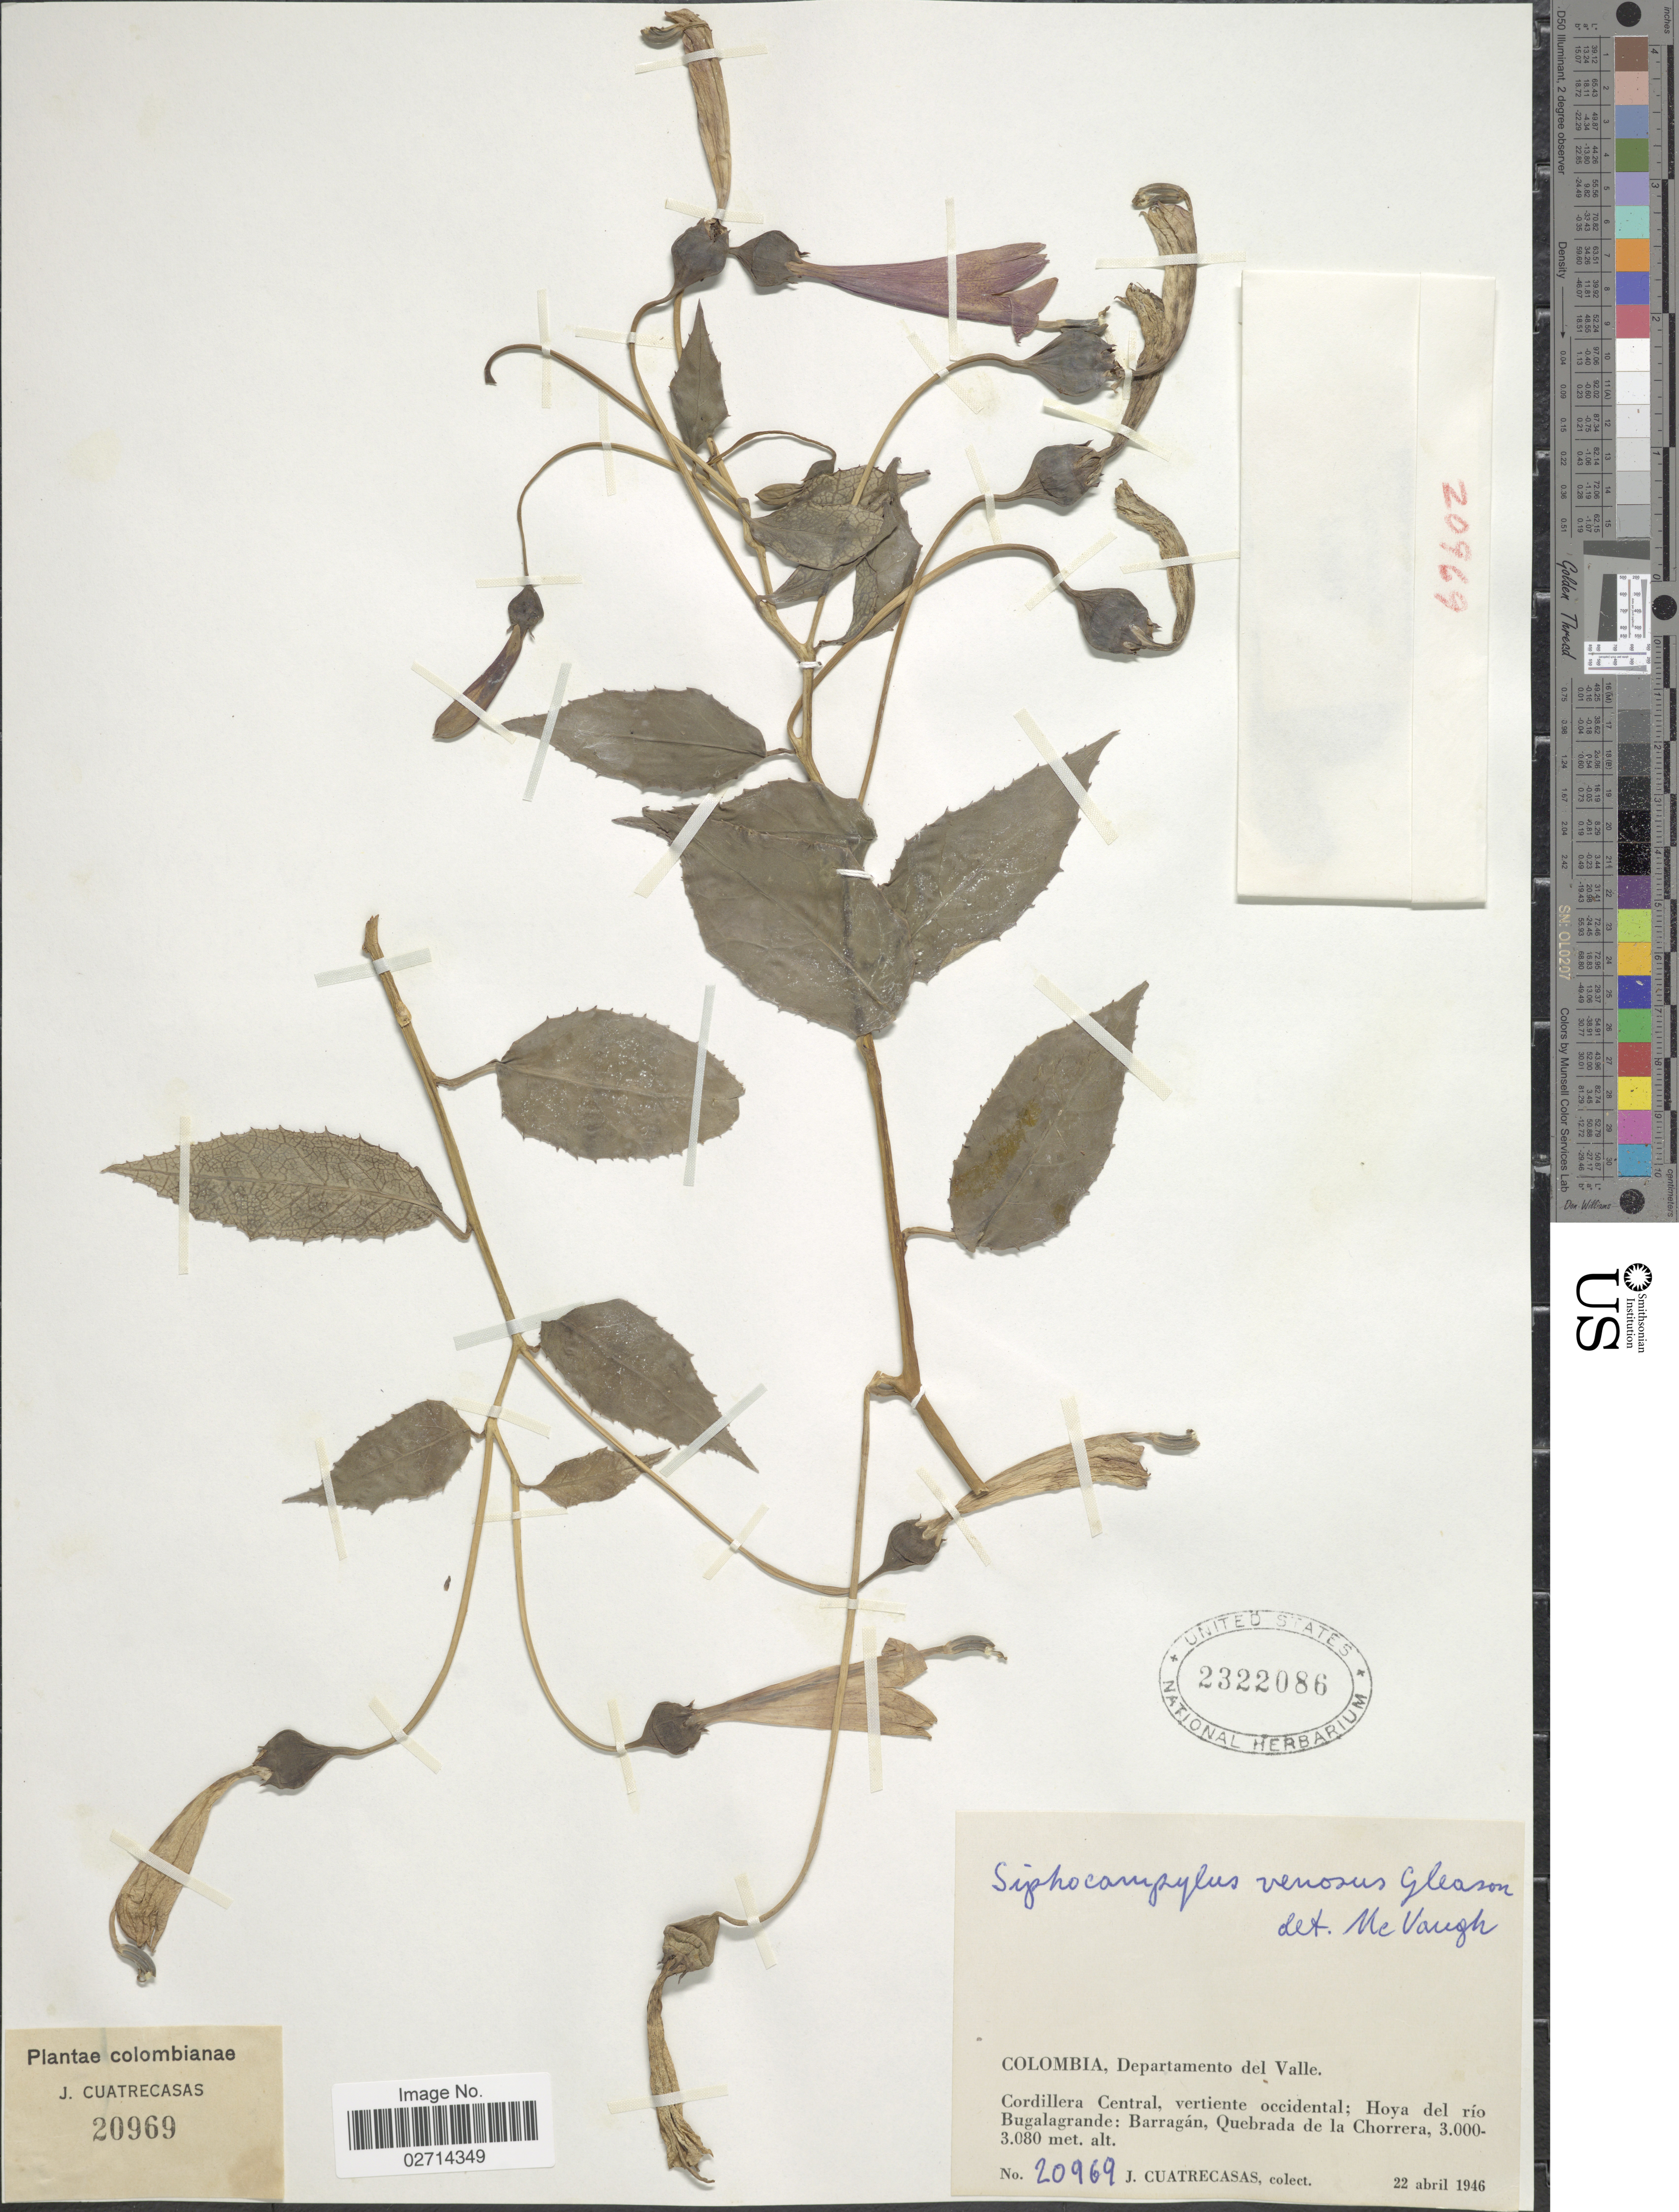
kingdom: Plantae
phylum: Tracheophyta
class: Magnoliopsida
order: Asterales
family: Campanulaceae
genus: Siphocampylus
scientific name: Siphocampylus venosus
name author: Gleason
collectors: J. Cuatrecasas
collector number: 20969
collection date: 1946-04-22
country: Colombia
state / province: Valle del Cauca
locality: Departamento del Valle, Cordillera Central, vertiente occidental; Hoya del rio Bugalagrande: Barragan, Quebrada de la Chorrea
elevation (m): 3000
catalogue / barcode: US 2322086